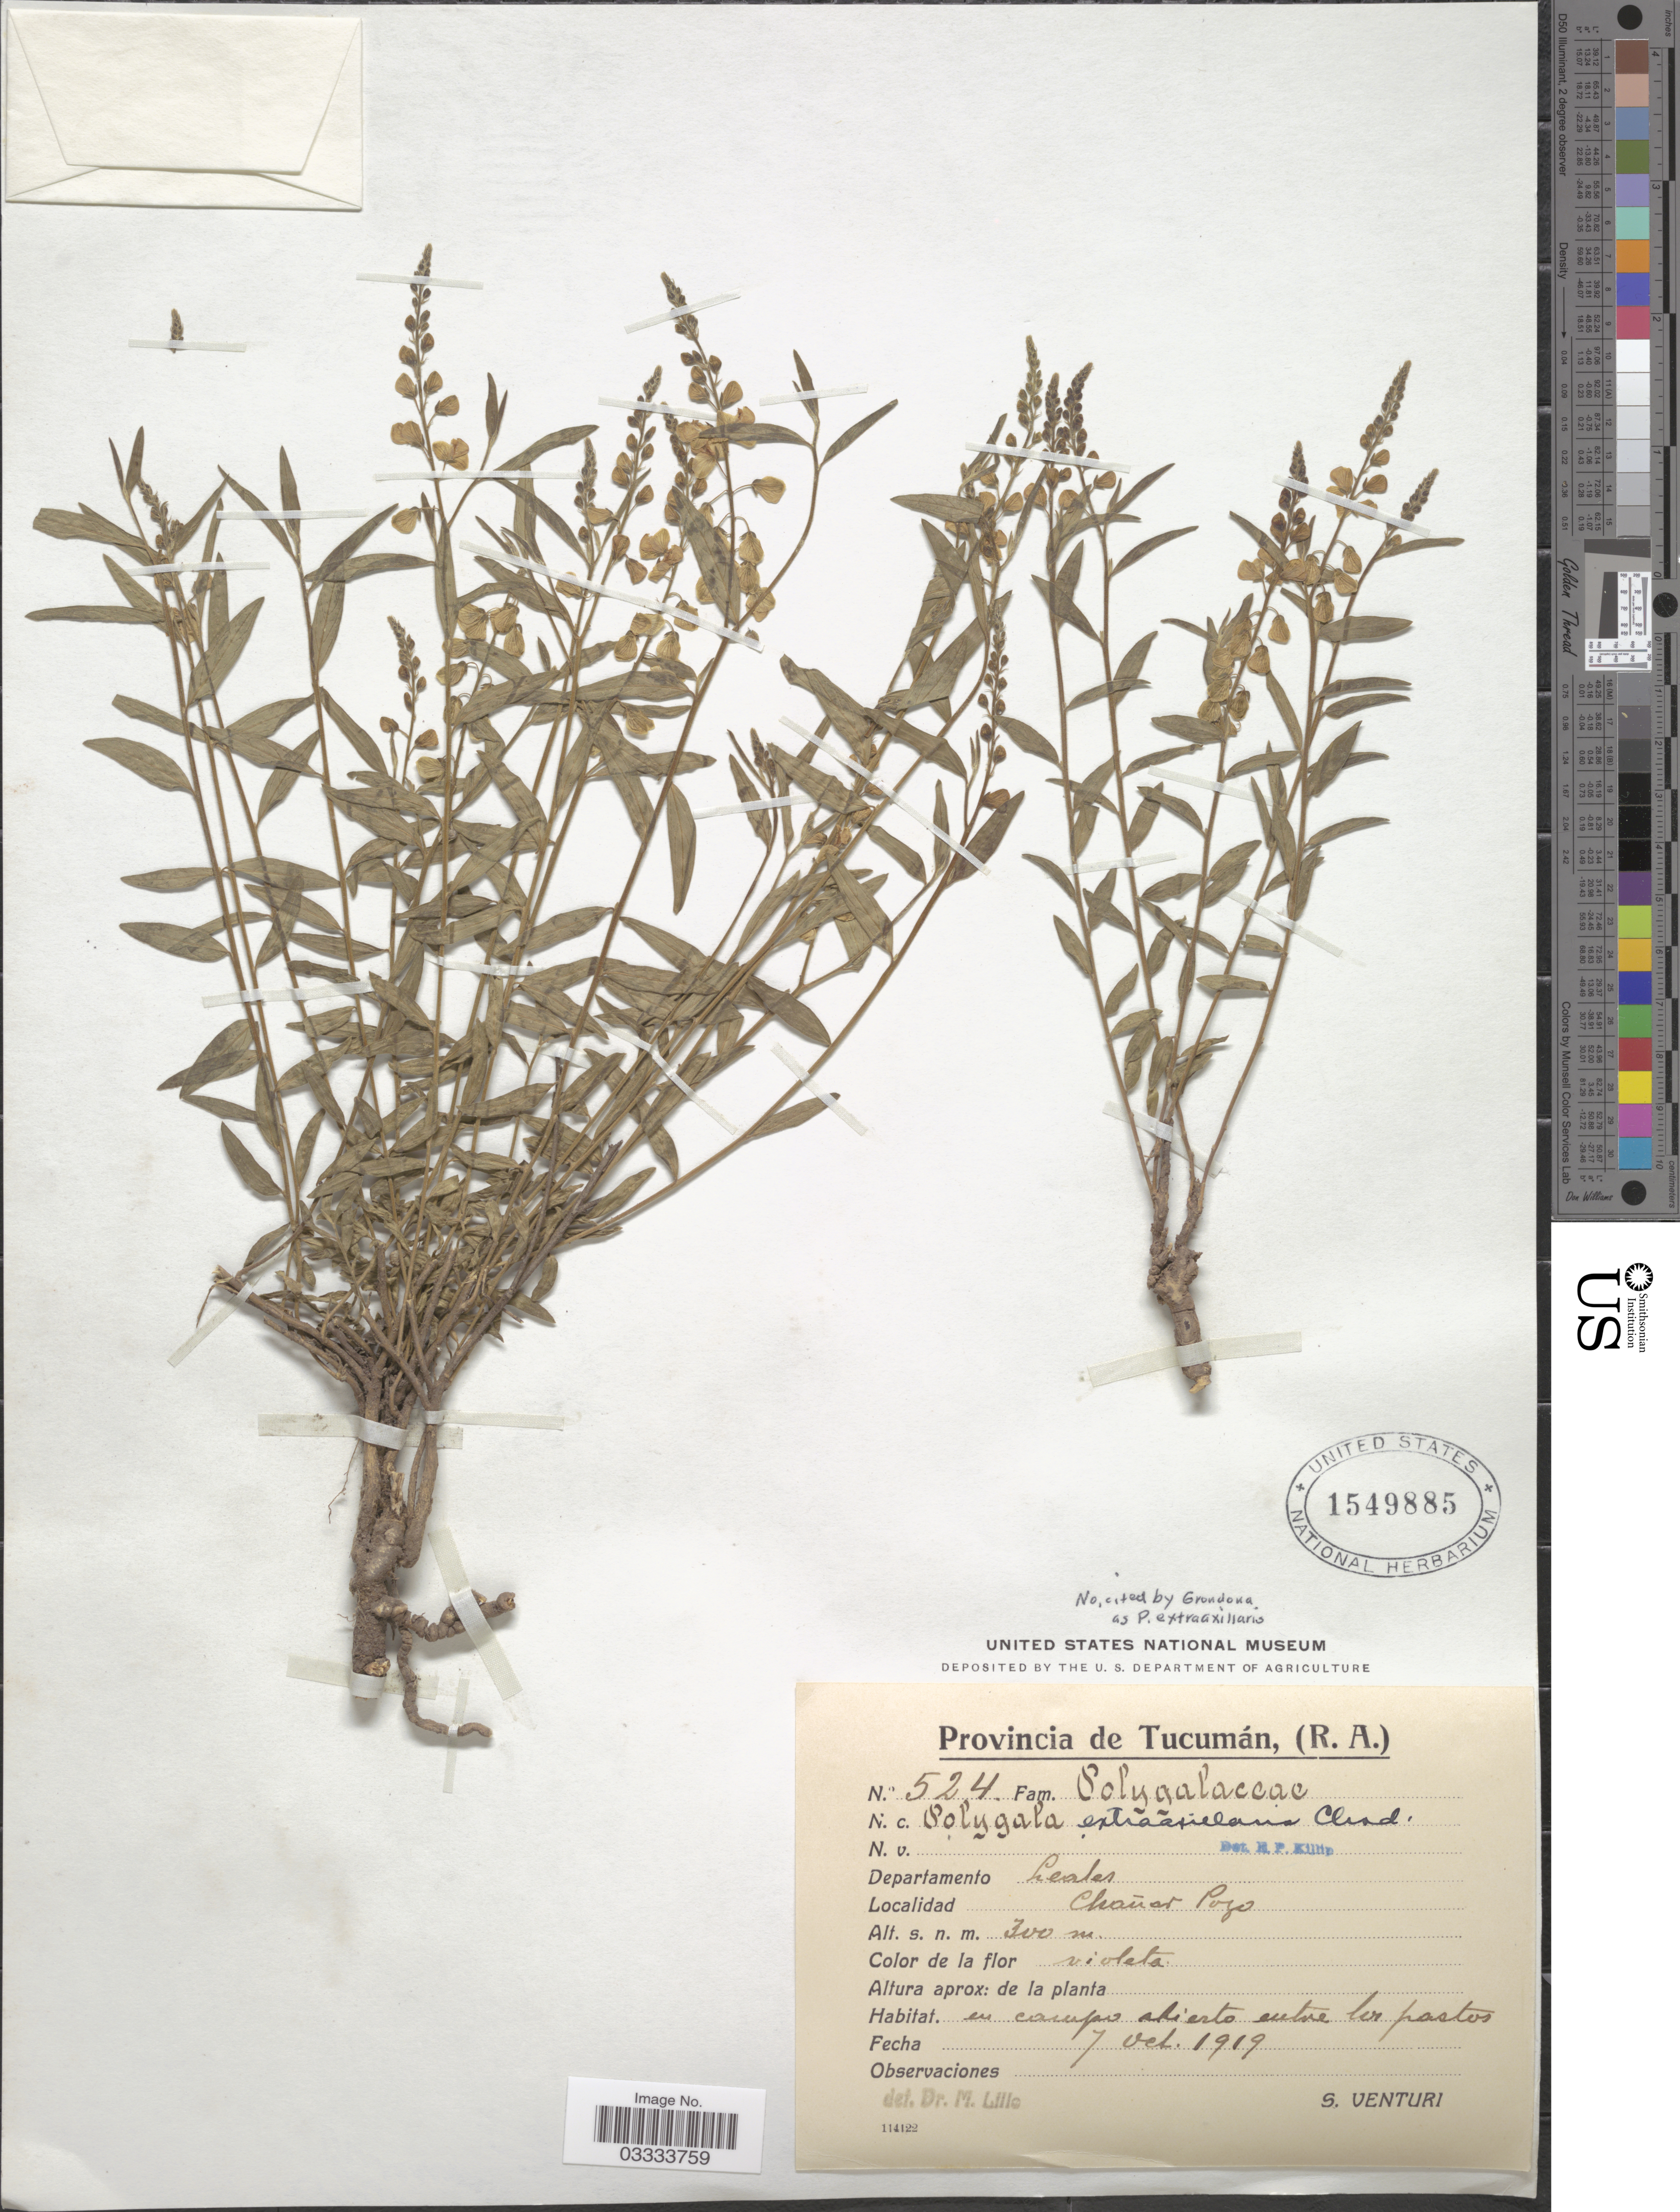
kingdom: Plantae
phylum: Tracheophyta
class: Magnoliopsida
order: Fabales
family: Polygalaceae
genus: Asemeia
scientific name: Asemeia extraaxillaris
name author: (Chodat) J.F.B. Pastore & J.R. Abbott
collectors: S. Venturi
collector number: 524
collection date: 1919-10-07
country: Argentina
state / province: Tucuman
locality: Departamento Leales. Chañar Pozo.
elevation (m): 300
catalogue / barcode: US 1549885